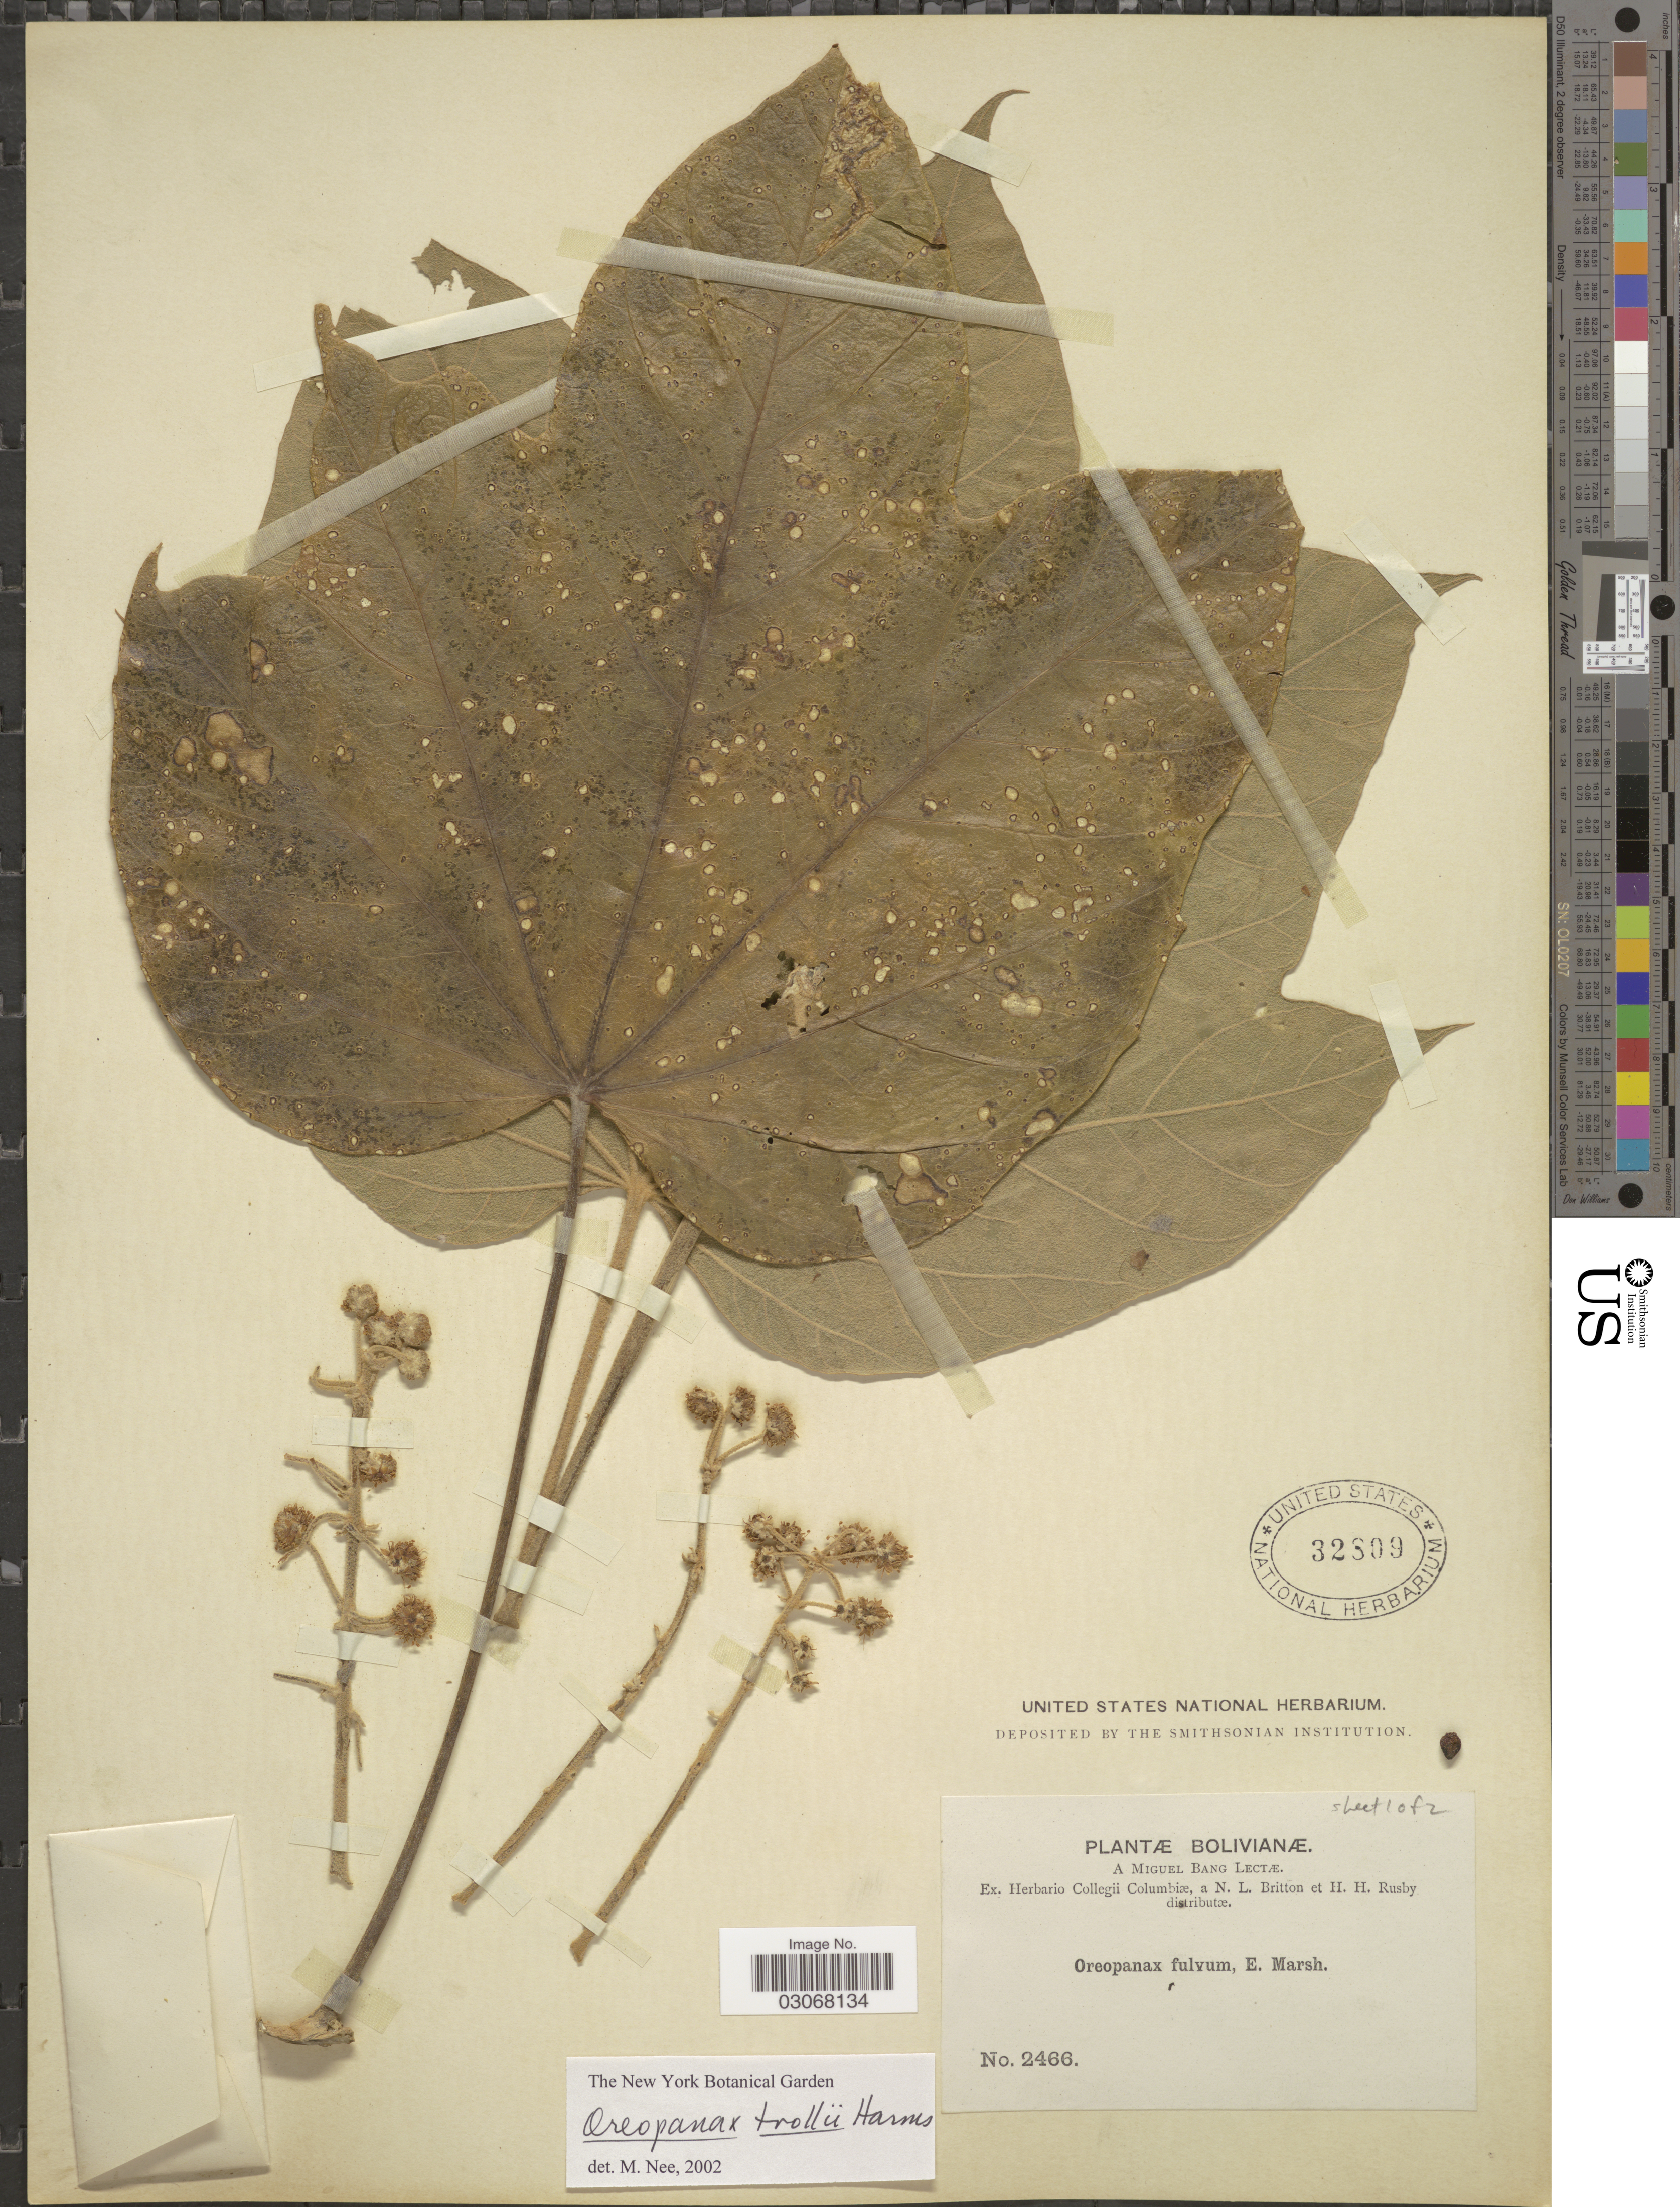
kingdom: Plantae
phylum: Tracheophyta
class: Magnoliopsida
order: Apiales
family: Araliaceae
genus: Oreopanax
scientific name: Oreopanax trollii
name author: Harms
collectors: M. Bang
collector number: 2466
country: Bolivia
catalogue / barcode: US 32809